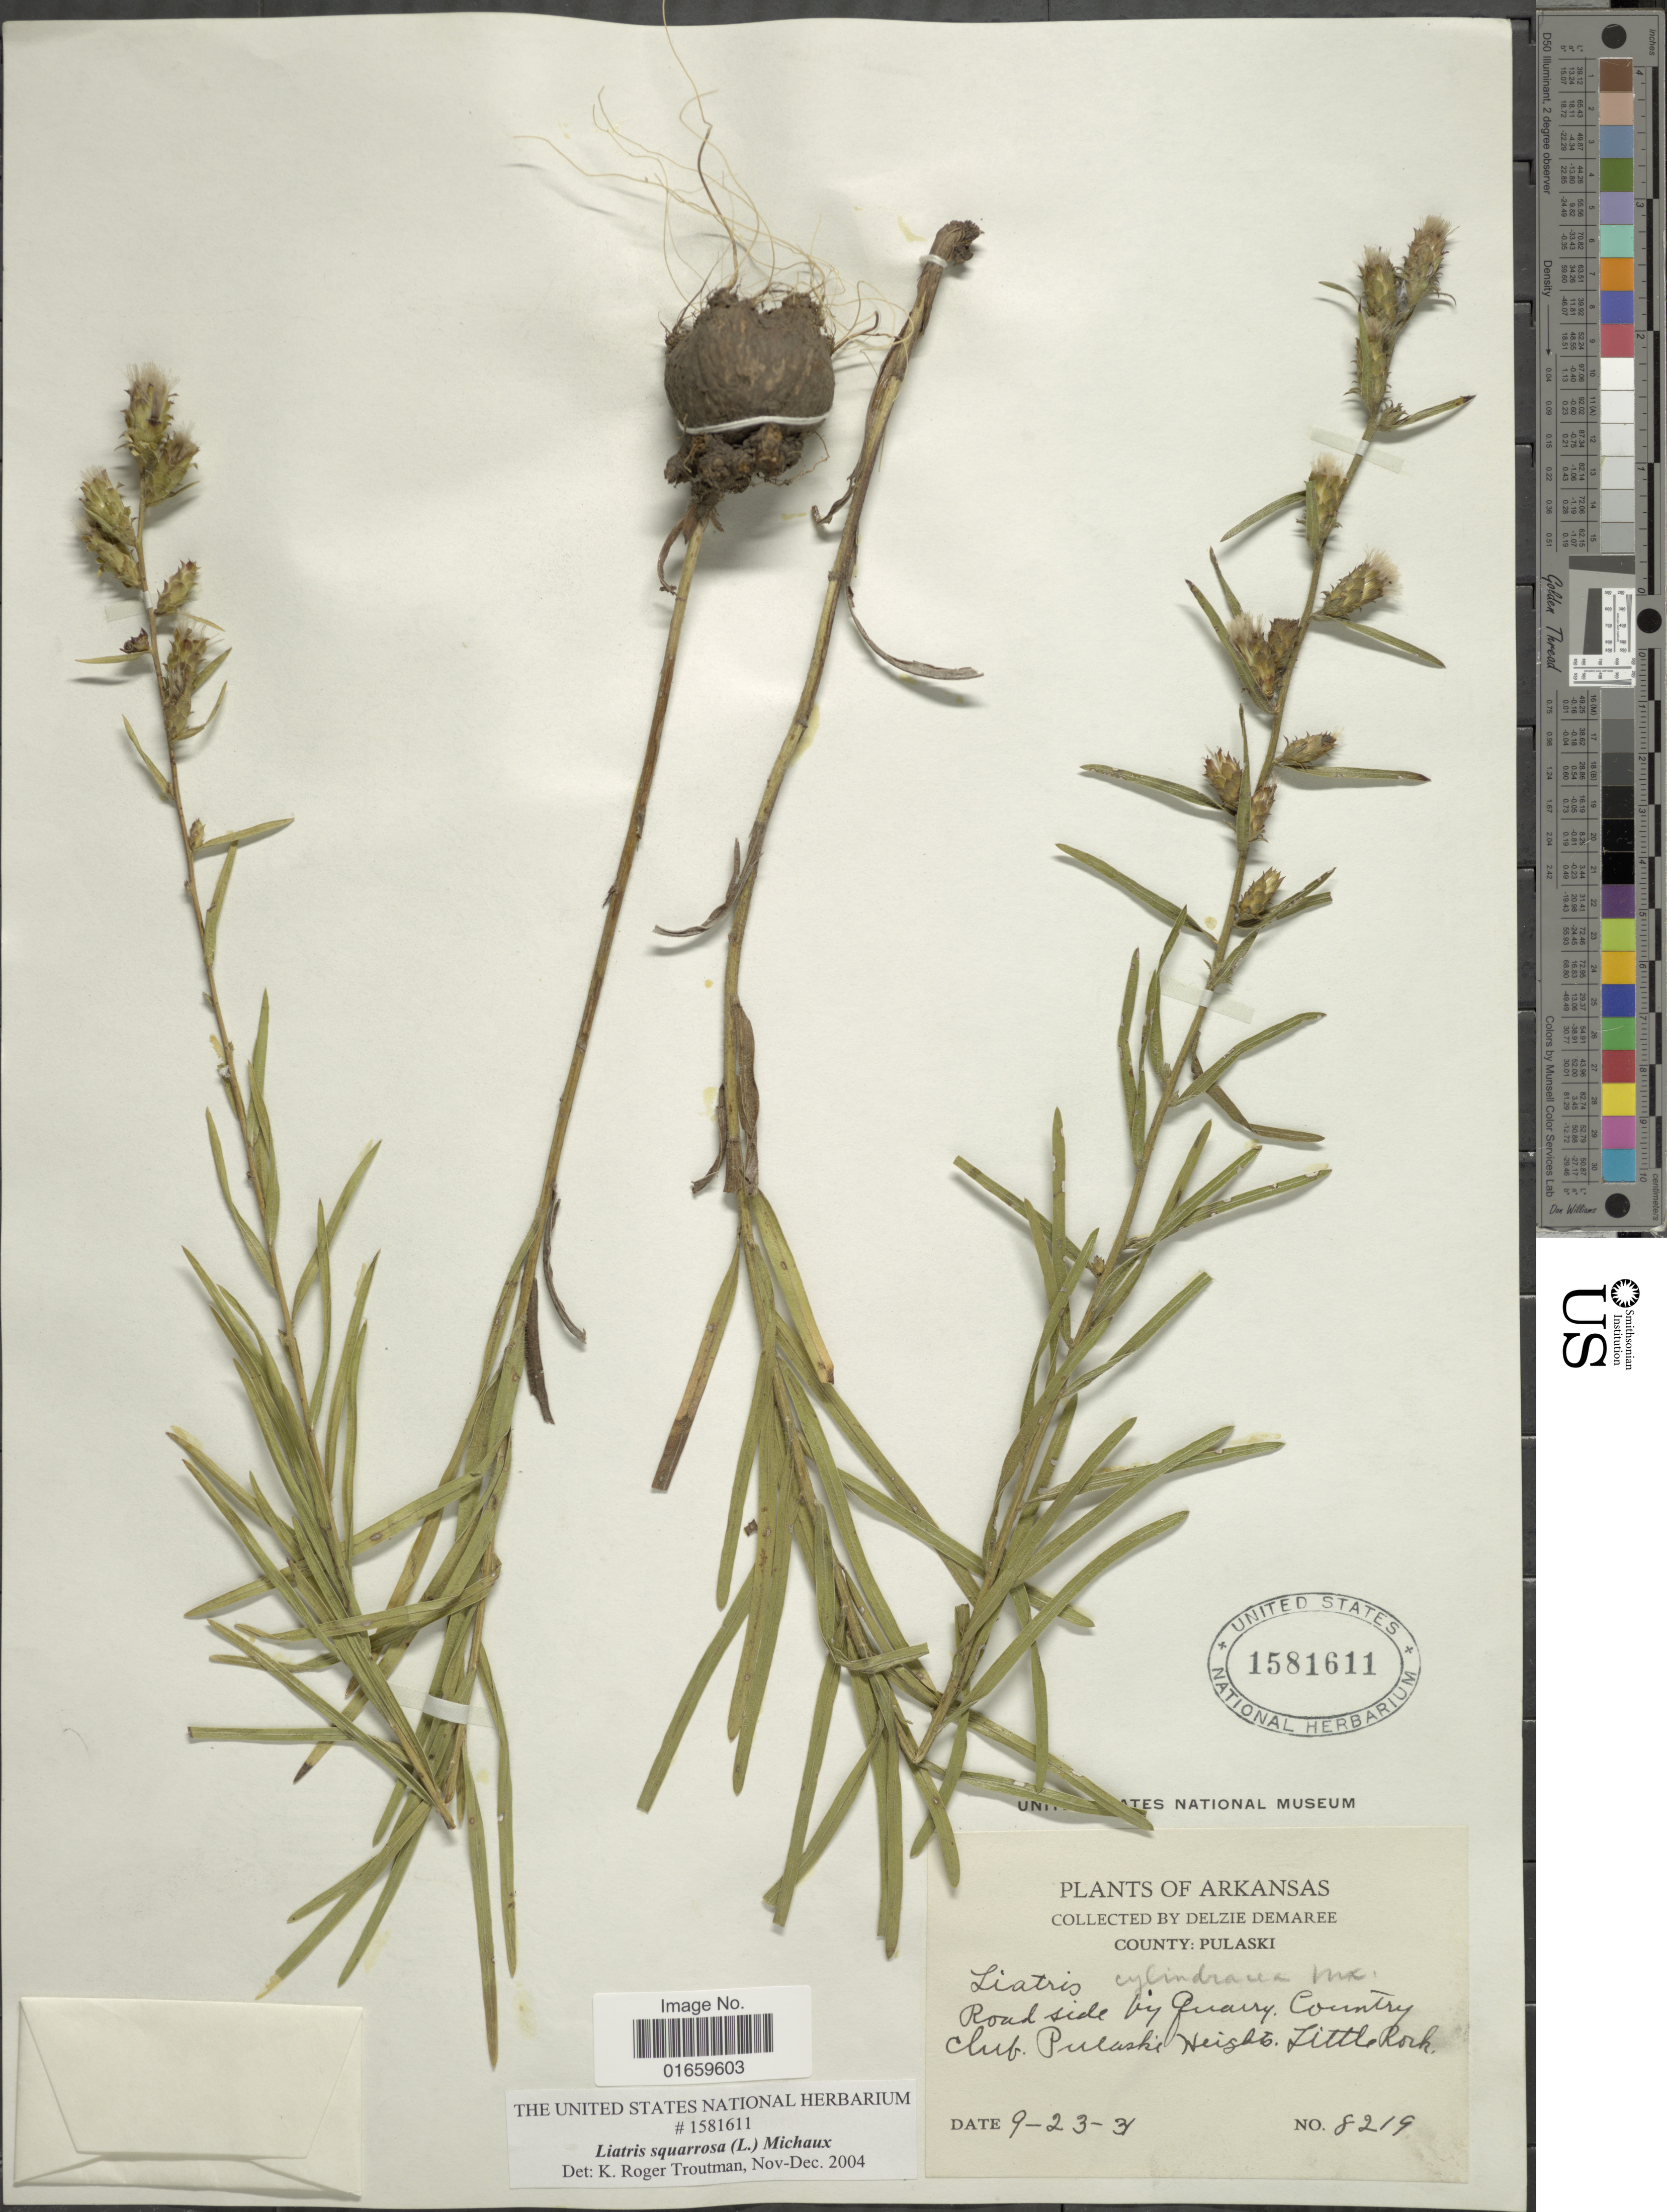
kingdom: Plantae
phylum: Tracheophyta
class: Magnoliopsida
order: Asterales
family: Asteraceae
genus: Liatris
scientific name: Liatris squarrosa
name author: (L.) Michx.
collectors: D. Demaree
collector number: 8219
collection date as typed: Transcribed d/m/y: 23/9/31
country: United States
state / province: Arkansas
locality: County: Pulaski, Weights, little Rock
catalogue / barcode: US 1581611